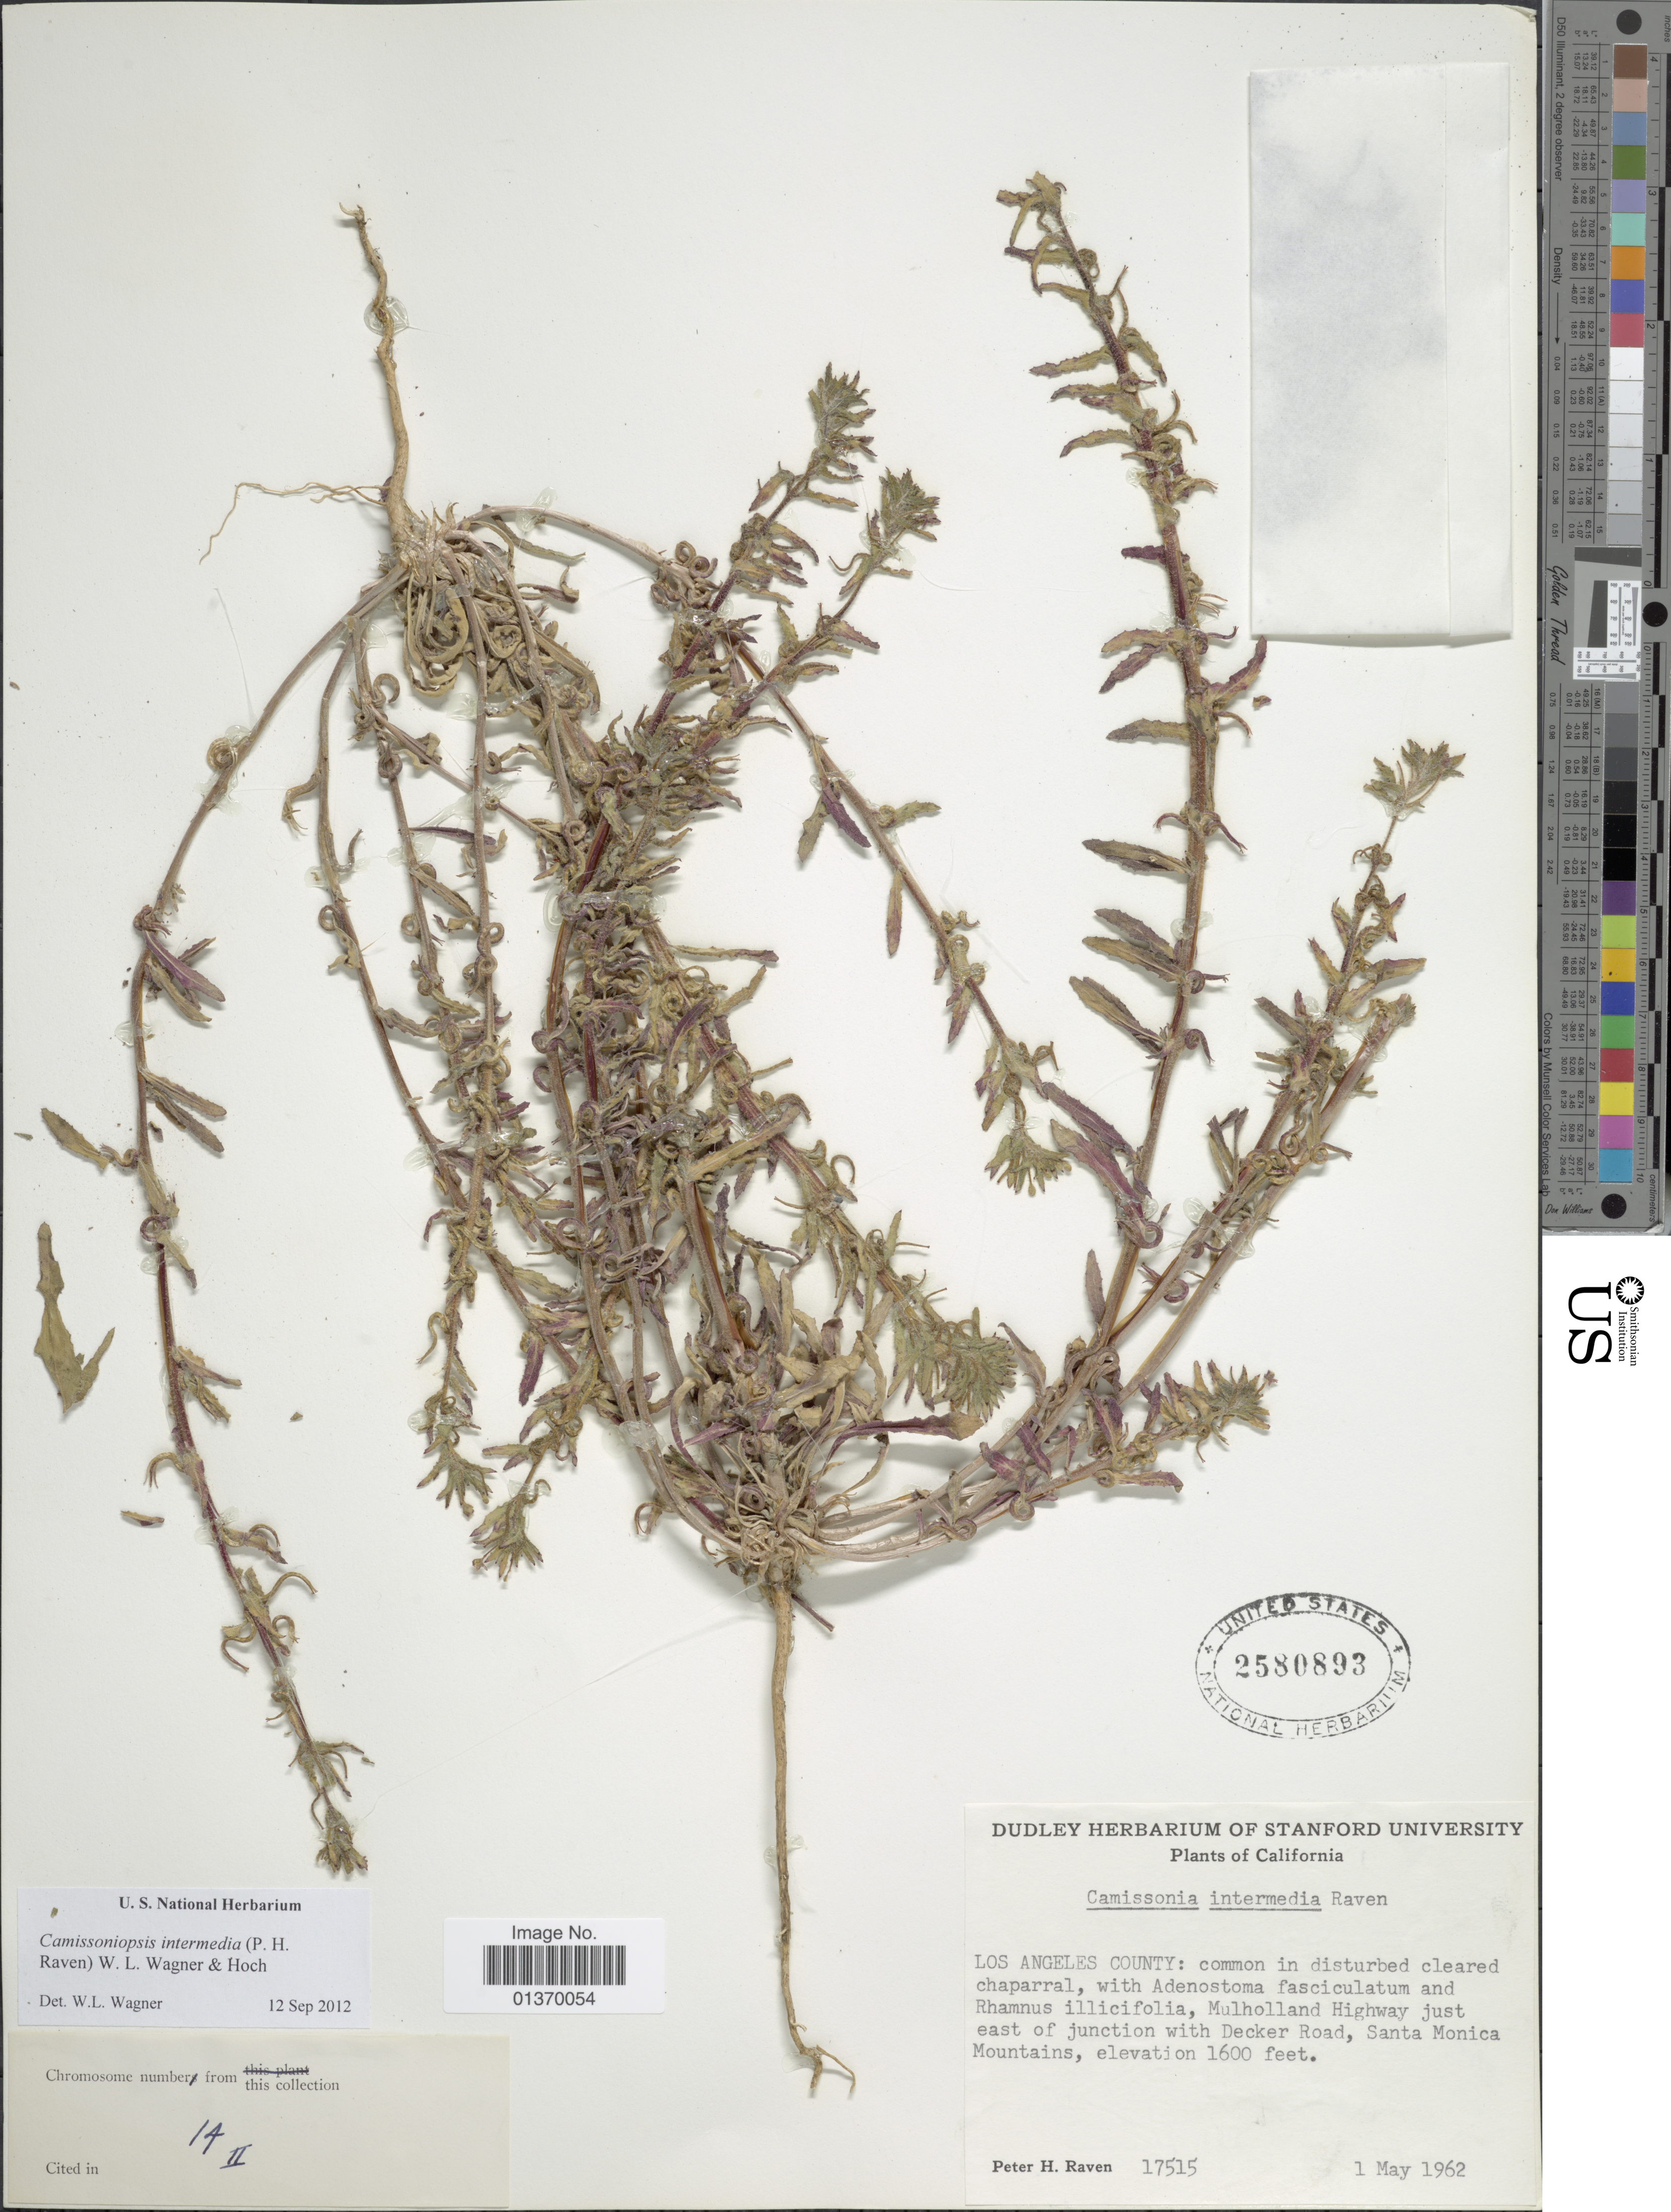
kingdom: Plantae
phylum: Tracheophyta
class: Magnoliopsida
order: Myrtales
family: Onagraceae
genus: Camissoniopsis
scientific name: Camissoniopsis intermedia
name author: (P.H. Raven) W.L. Wagner & Hoch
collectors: P. H. Raven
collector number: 17515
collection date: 1962-05-01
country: United States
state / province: California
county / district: Los Angeles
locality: Los Angeles County: Mulholland Highway just east of junction with Decker Road, Santa Monica Mountains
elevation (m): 488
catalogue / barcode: US 2580893